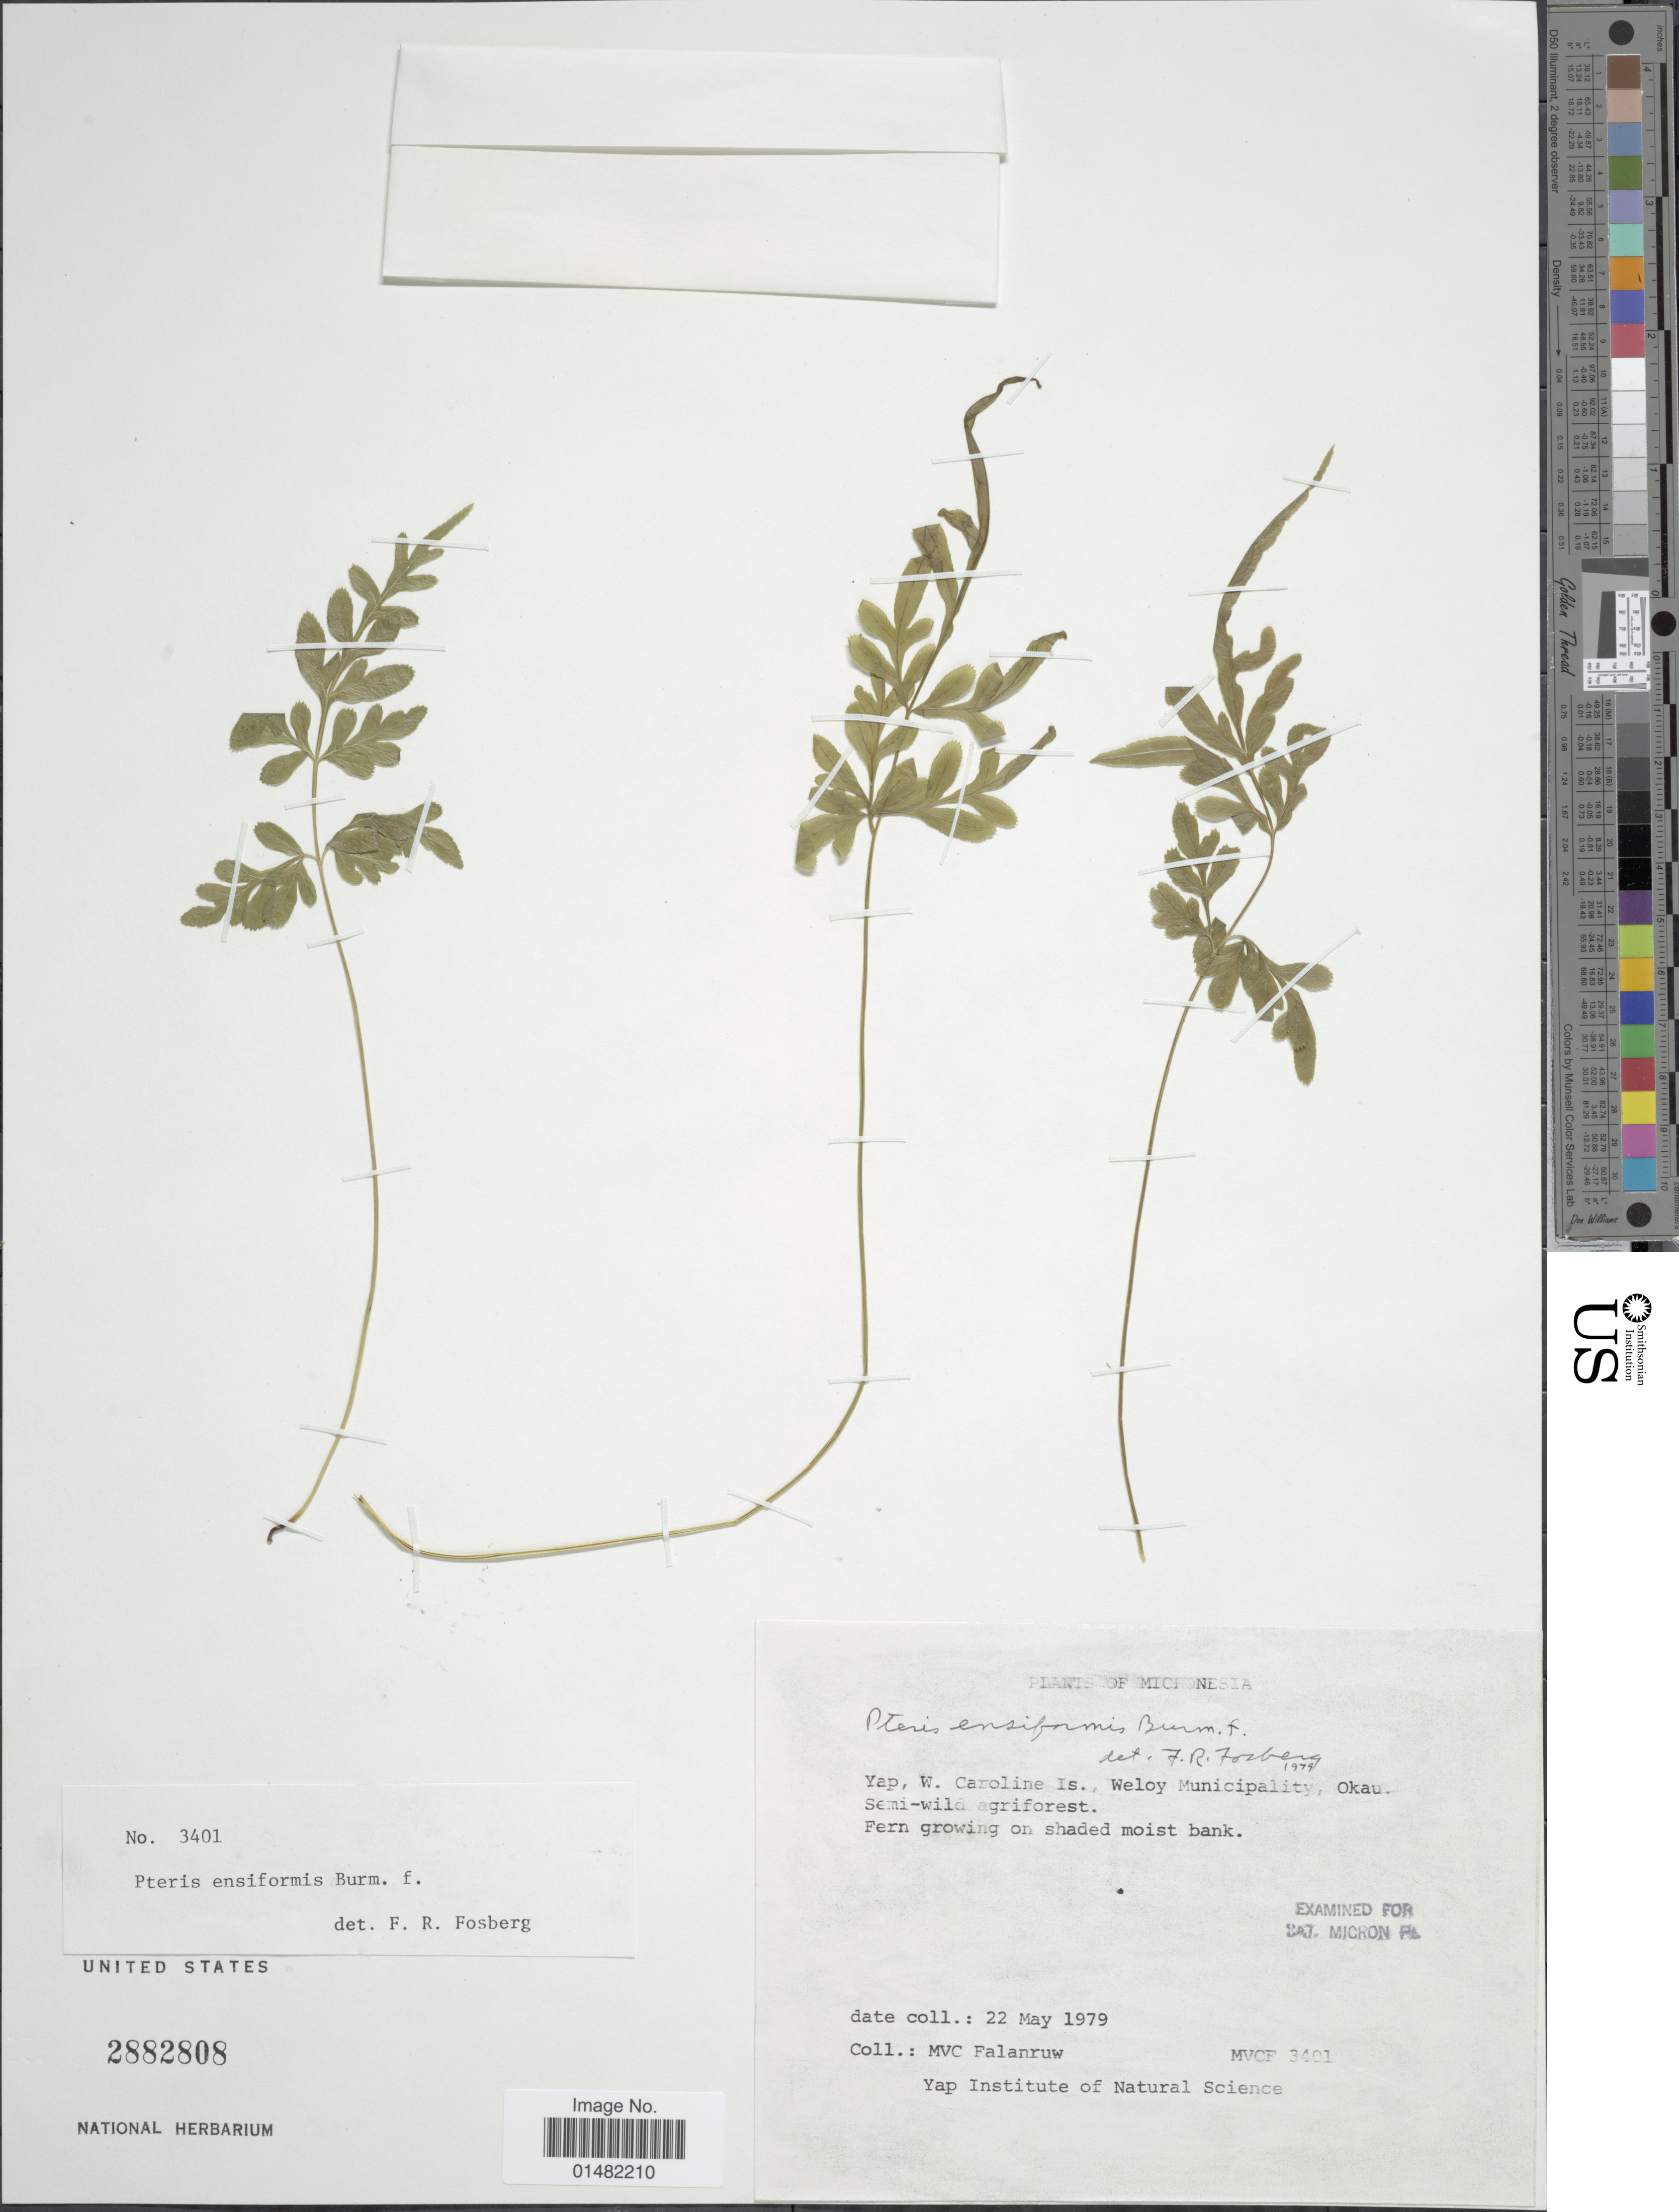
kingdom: Plantae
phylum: Tracheophyta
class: Polypodiopsida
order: Polypodiales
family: Pteridaceae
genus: Pteris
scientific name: Pteris ensiformis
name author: Burm. f.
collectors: M. V. Falanruw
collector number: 3401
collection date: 1979-05-22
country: Micronesia, Federated States of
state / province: Yap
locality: W. Caroline Is., Weloy Municipality, Okau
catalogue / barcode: US 2882808